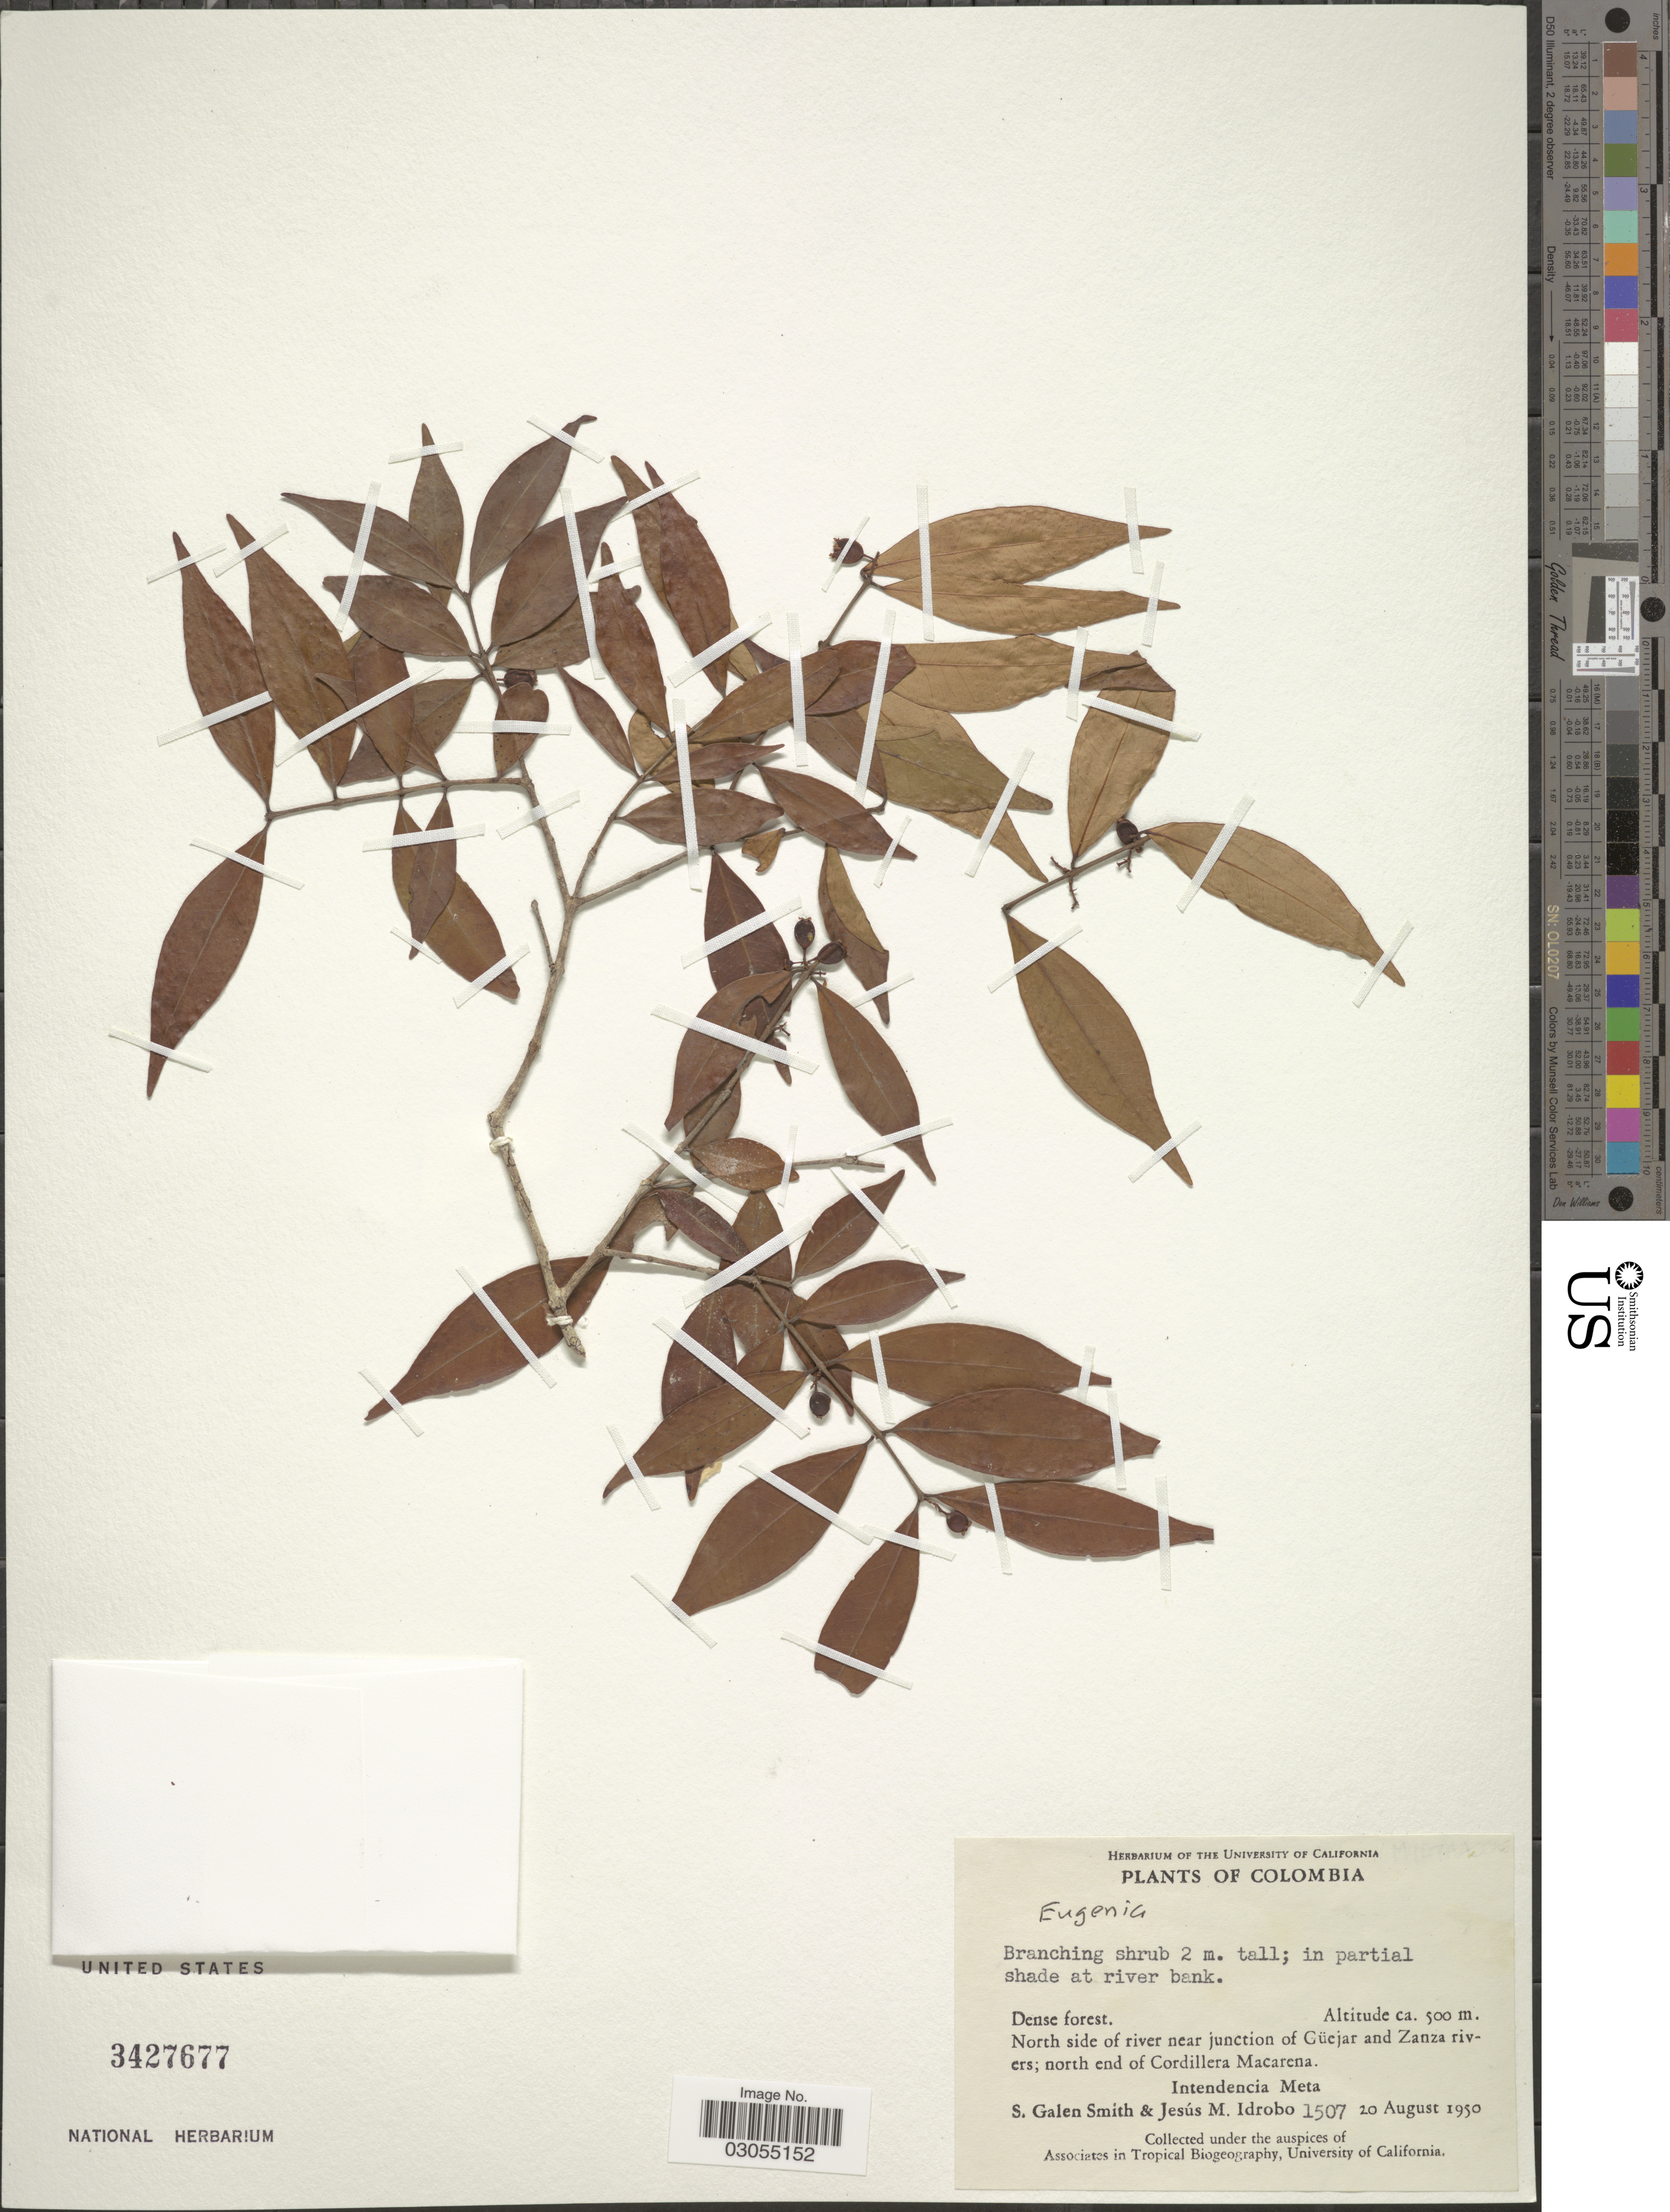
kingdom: Plantae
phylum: Tracheophyta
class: Magnoliopsida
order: Myrtales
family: Myrtaceae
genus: Eugenia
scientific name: Eugenia sp.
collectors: S. G. Smith & J. M. Idrobo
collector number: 1507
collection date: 1950-08-20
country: Colombia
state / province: Meta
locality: North side of river near junction of Güejar and Zanza rivers; north end of Cordillera Macarena. Intendencia Meta.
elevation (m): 500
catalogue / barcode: US 3427677